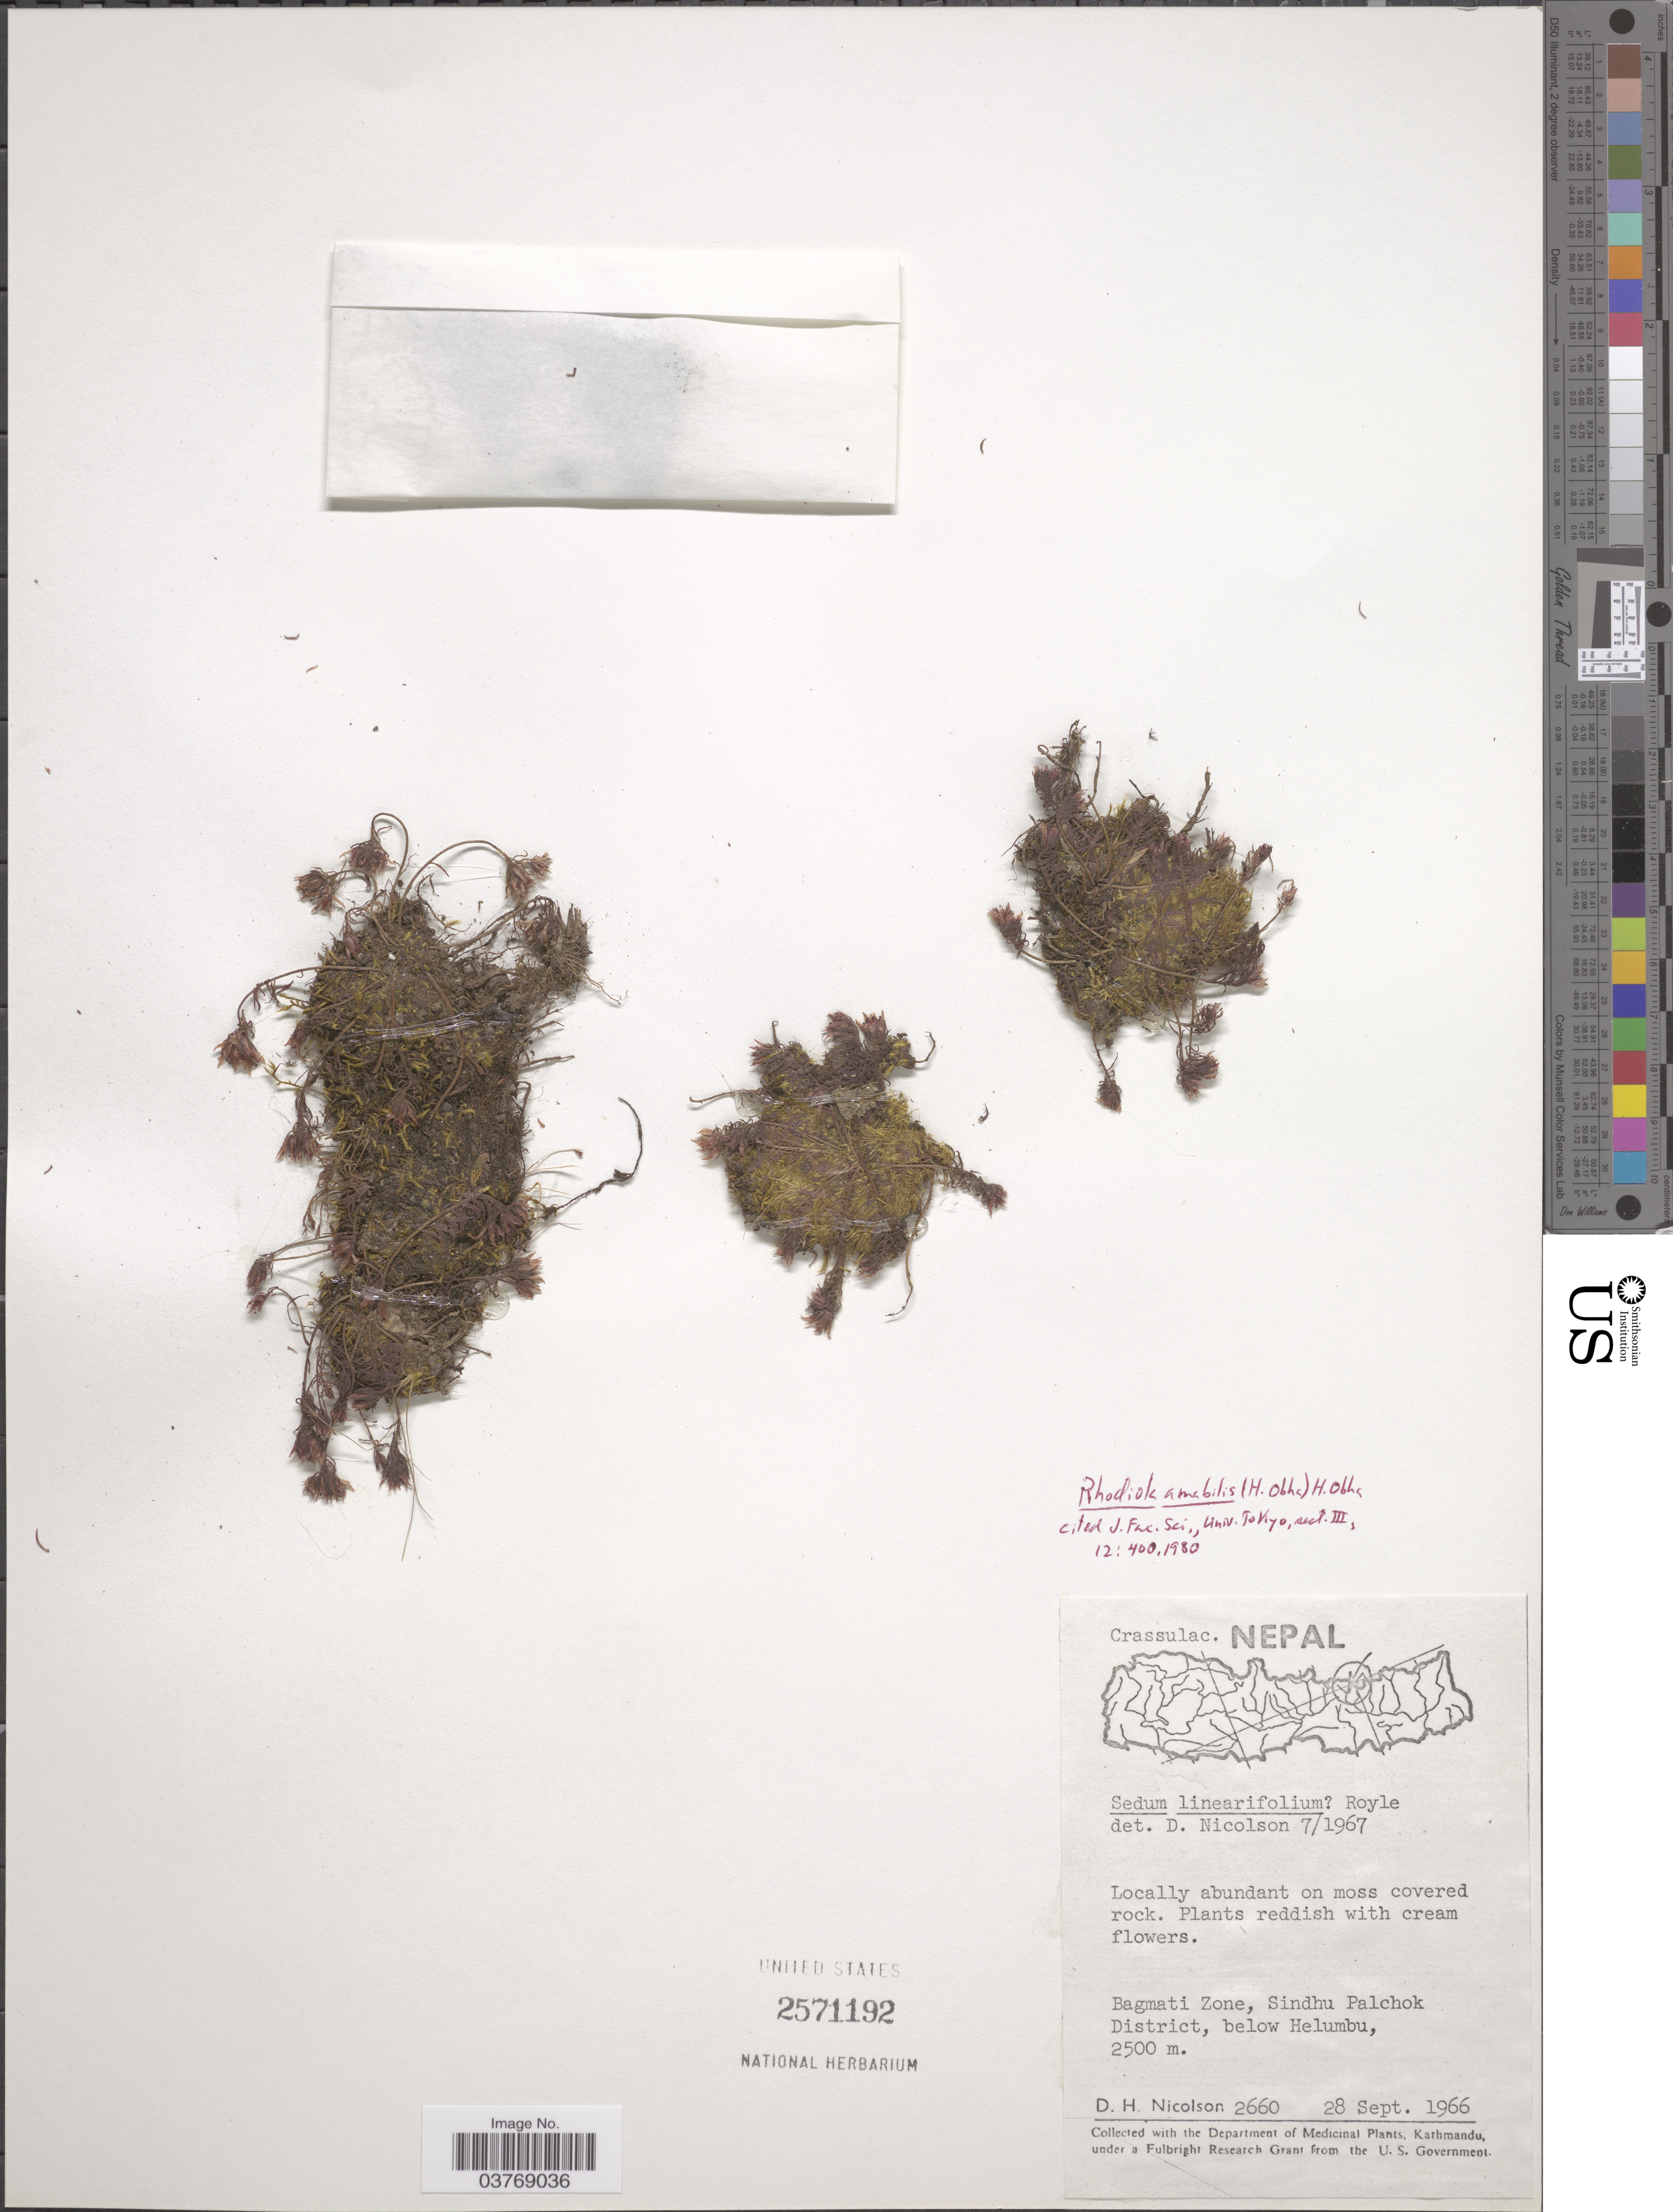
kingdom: Plantae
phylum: Tracheophyta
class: Magnoliopsida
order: Saxifragales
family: Crassulaceae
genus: Rhodiola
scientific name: Rhodiola amabilis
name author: (H. Ohba) H. Ohba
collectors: D. H. Nicolson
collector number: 2660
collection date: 1966-09-28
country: Nepal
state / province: Bagmati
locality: Bagmati Zone, Sindhu Palchok District, below Helumbu.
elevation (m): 2500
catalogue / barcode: US 2571192